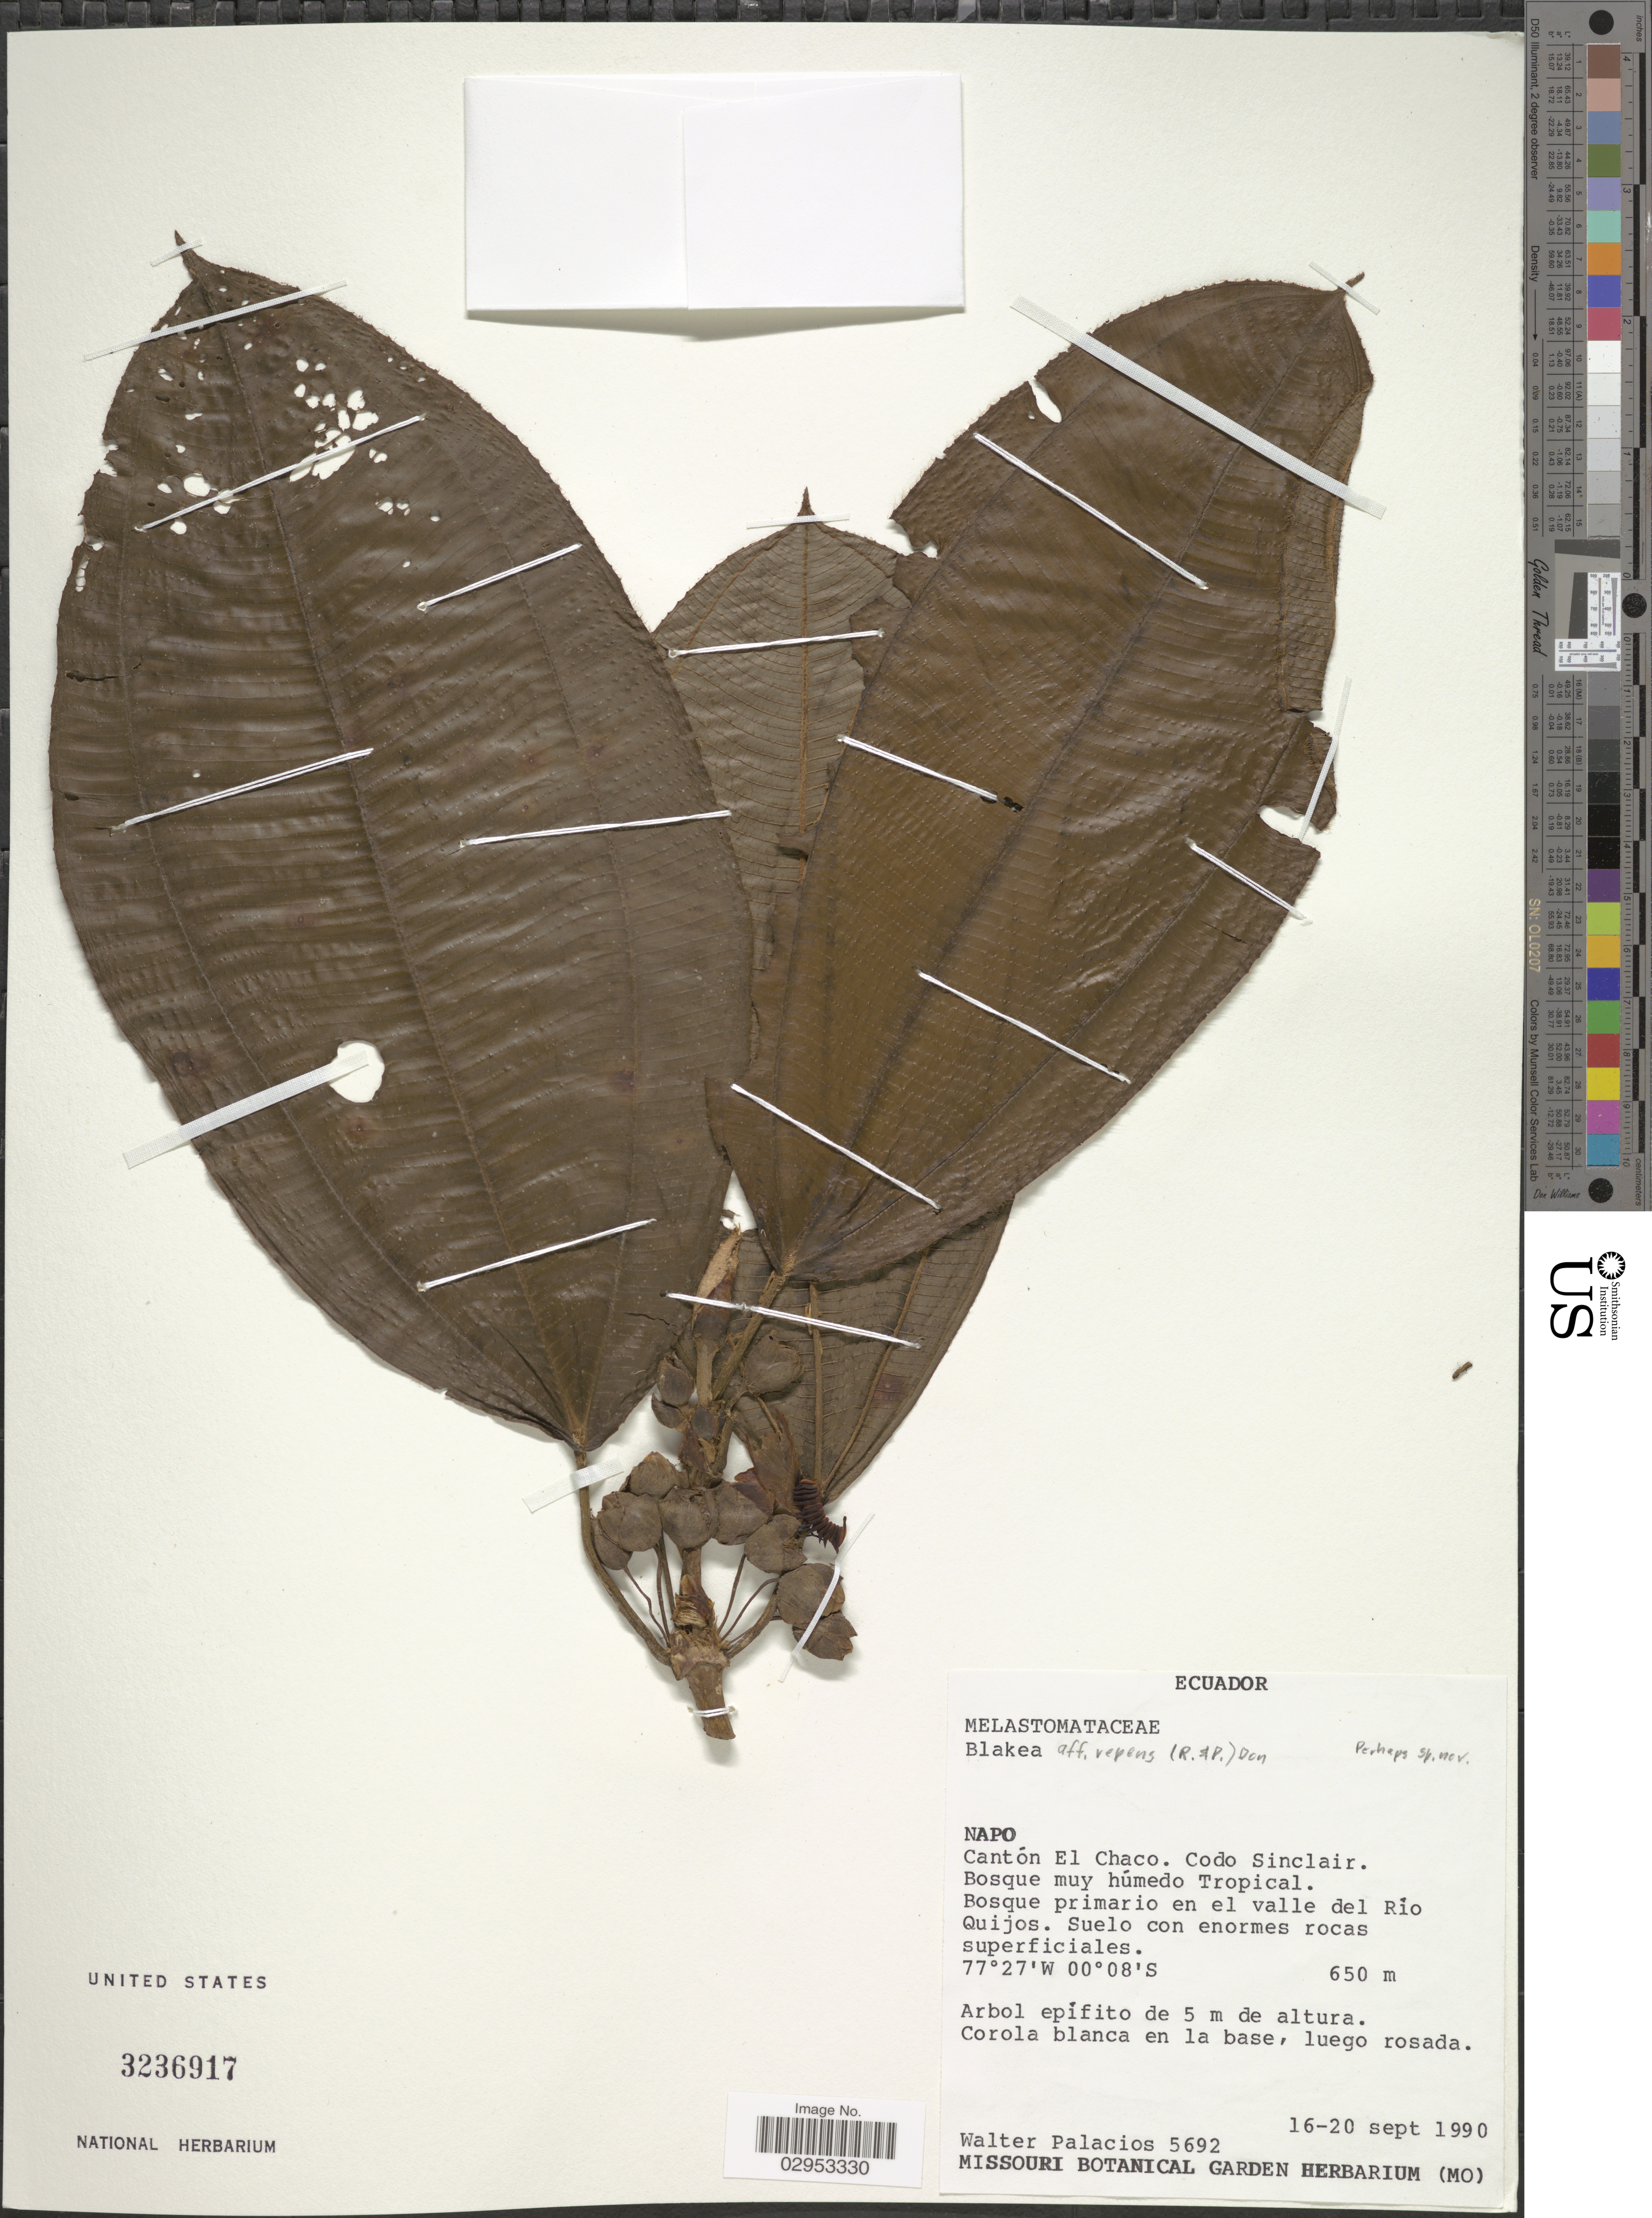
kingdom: Plantae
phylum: Tracheophyta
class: Magnoliopsida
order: Myrtales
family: Melastomataceae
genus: Blakea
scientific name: Blakea repens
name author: (Ruiz & Pav.) D. Don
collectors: W. Palacios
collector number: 5692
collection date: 1990-09-16/1990-09-20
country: Ecuador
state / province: Napo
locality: Cantón El Chaco. Codo Sinclair. Bosque primario en el valle del Río Quijos.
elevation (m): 650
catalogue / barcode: US 3236917